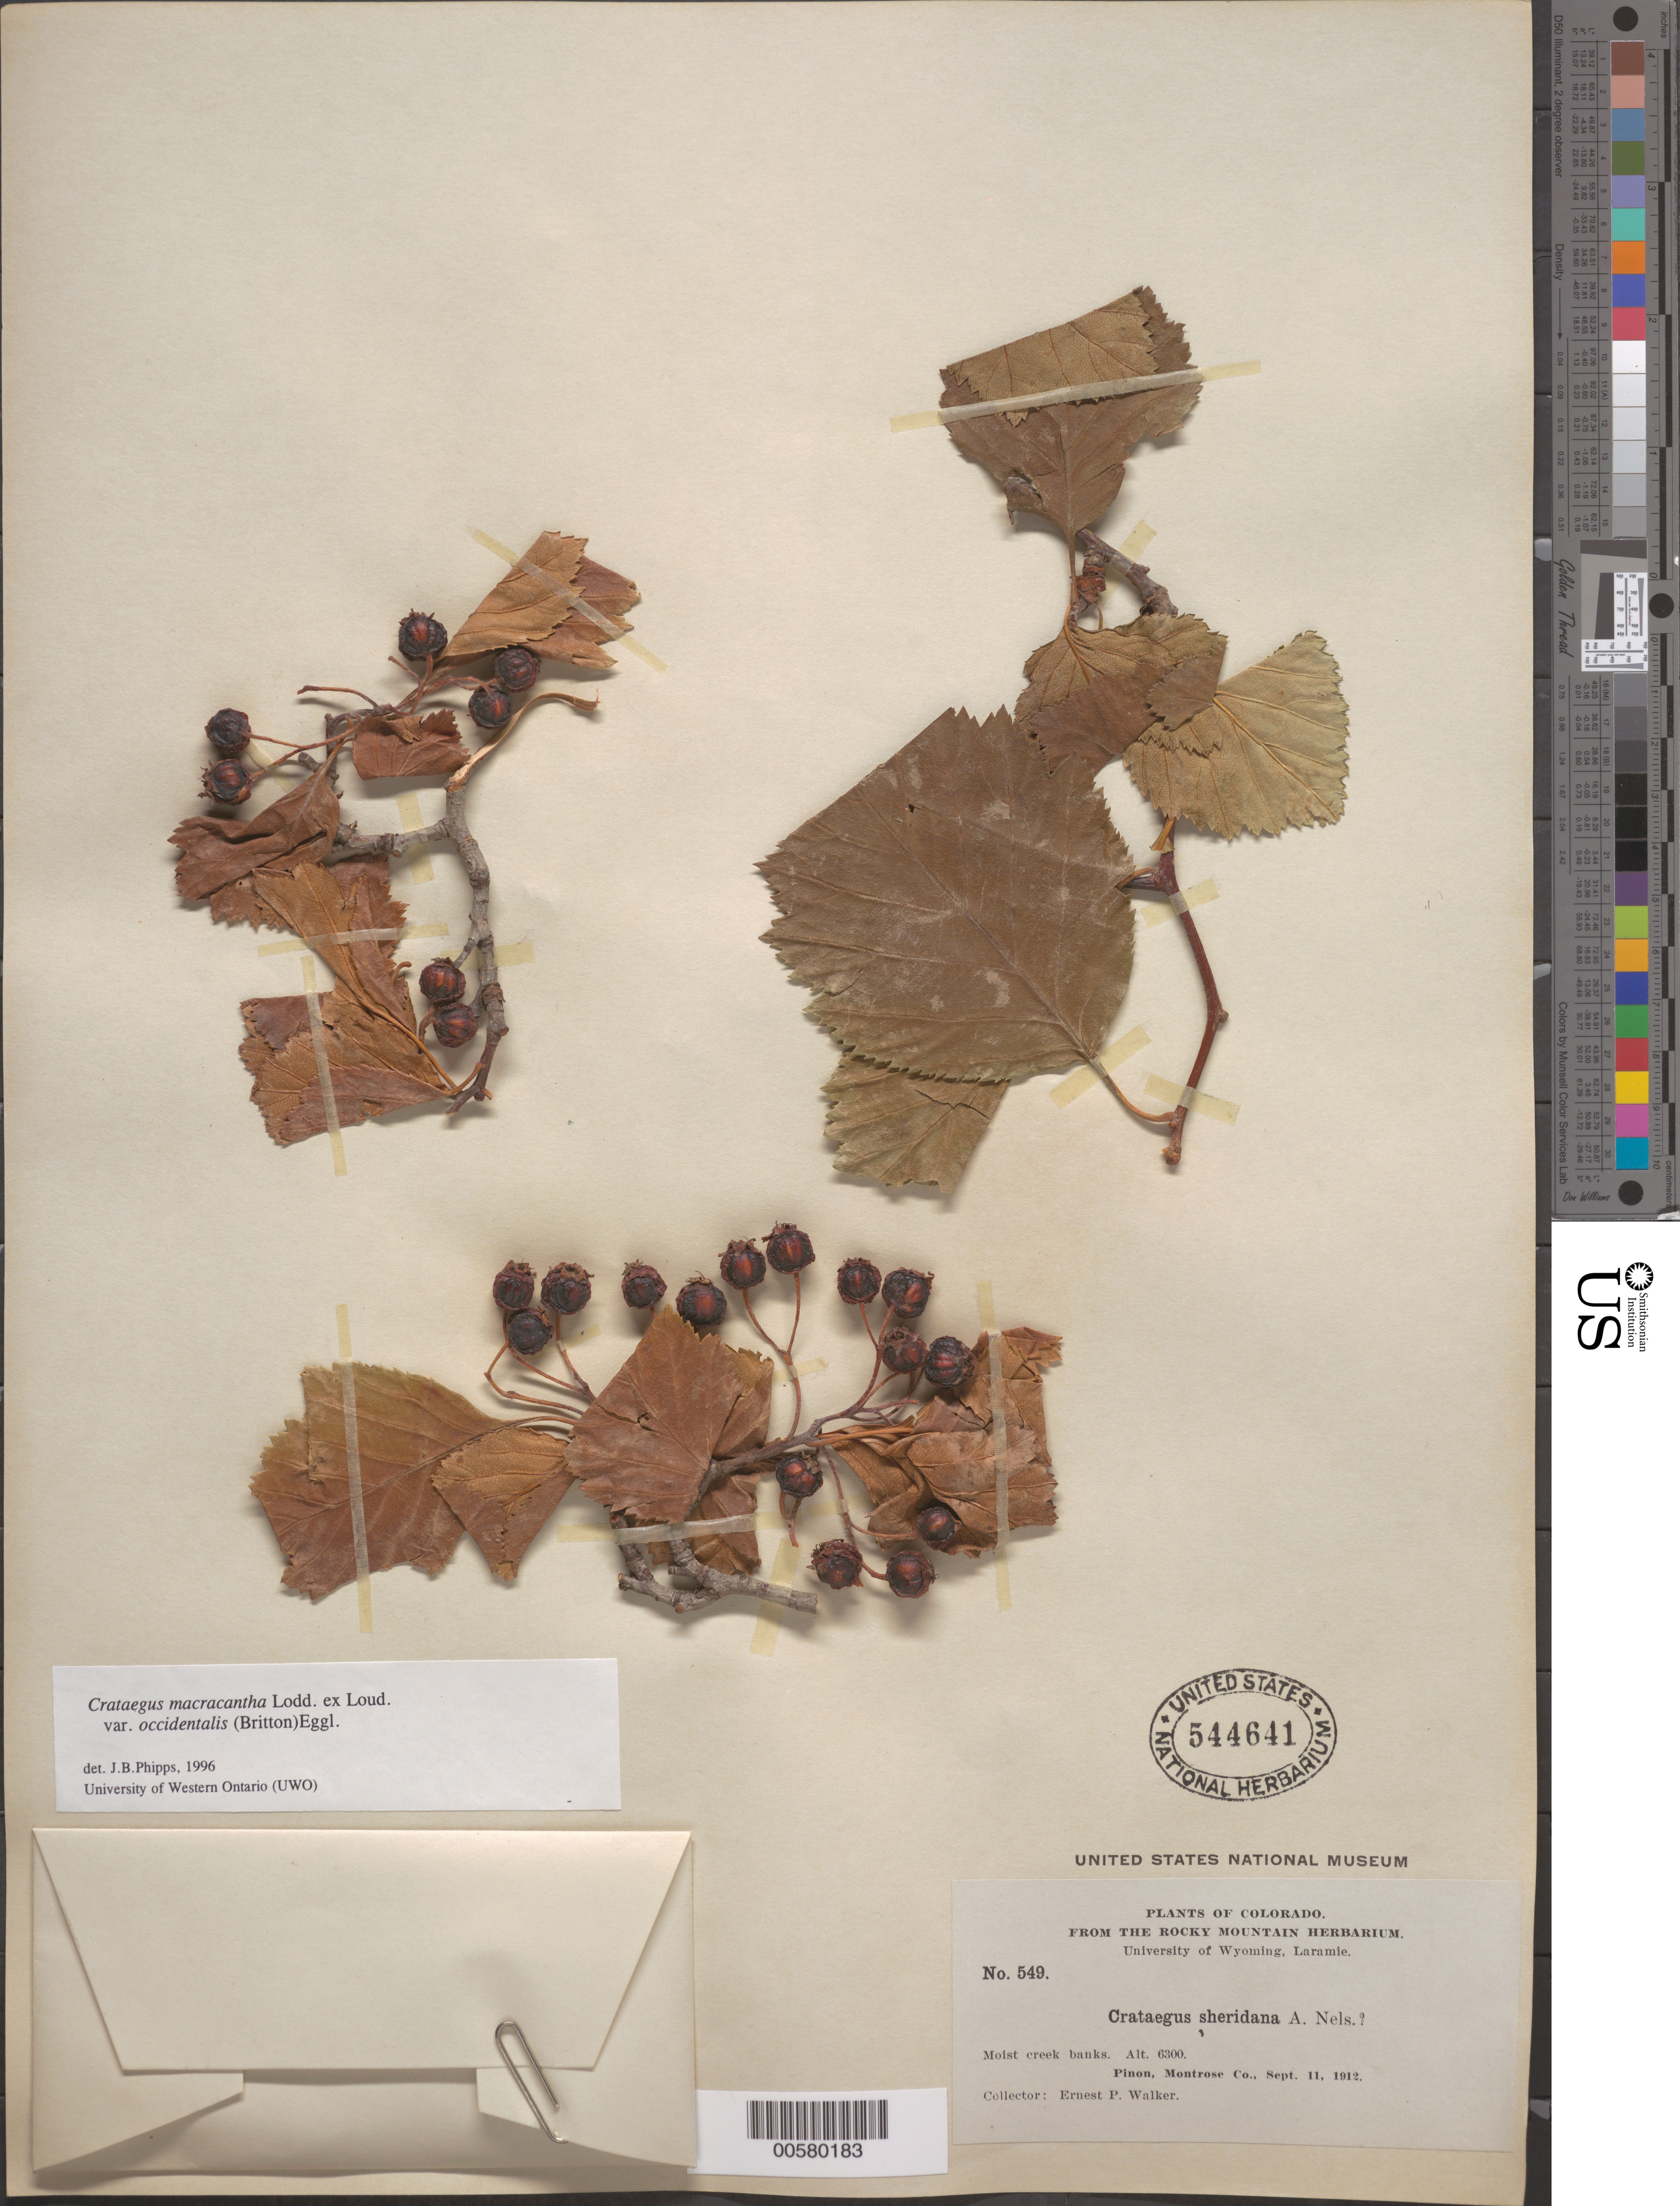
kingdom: Plantae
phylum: Tracheophyta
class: Magnoliopsida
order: Rosales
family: Rosaceae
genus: Crataegus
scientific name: Crataegus macracantha var. occidentalis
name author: (Britton) Eggl.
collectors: E. Walker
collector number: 549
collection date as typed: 11 Sep 1912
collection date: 1912-09-11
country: United States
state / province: Colorado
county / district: Montrose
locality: Piñon. [State previously entered as Wyoming.]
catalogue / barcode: US 544641